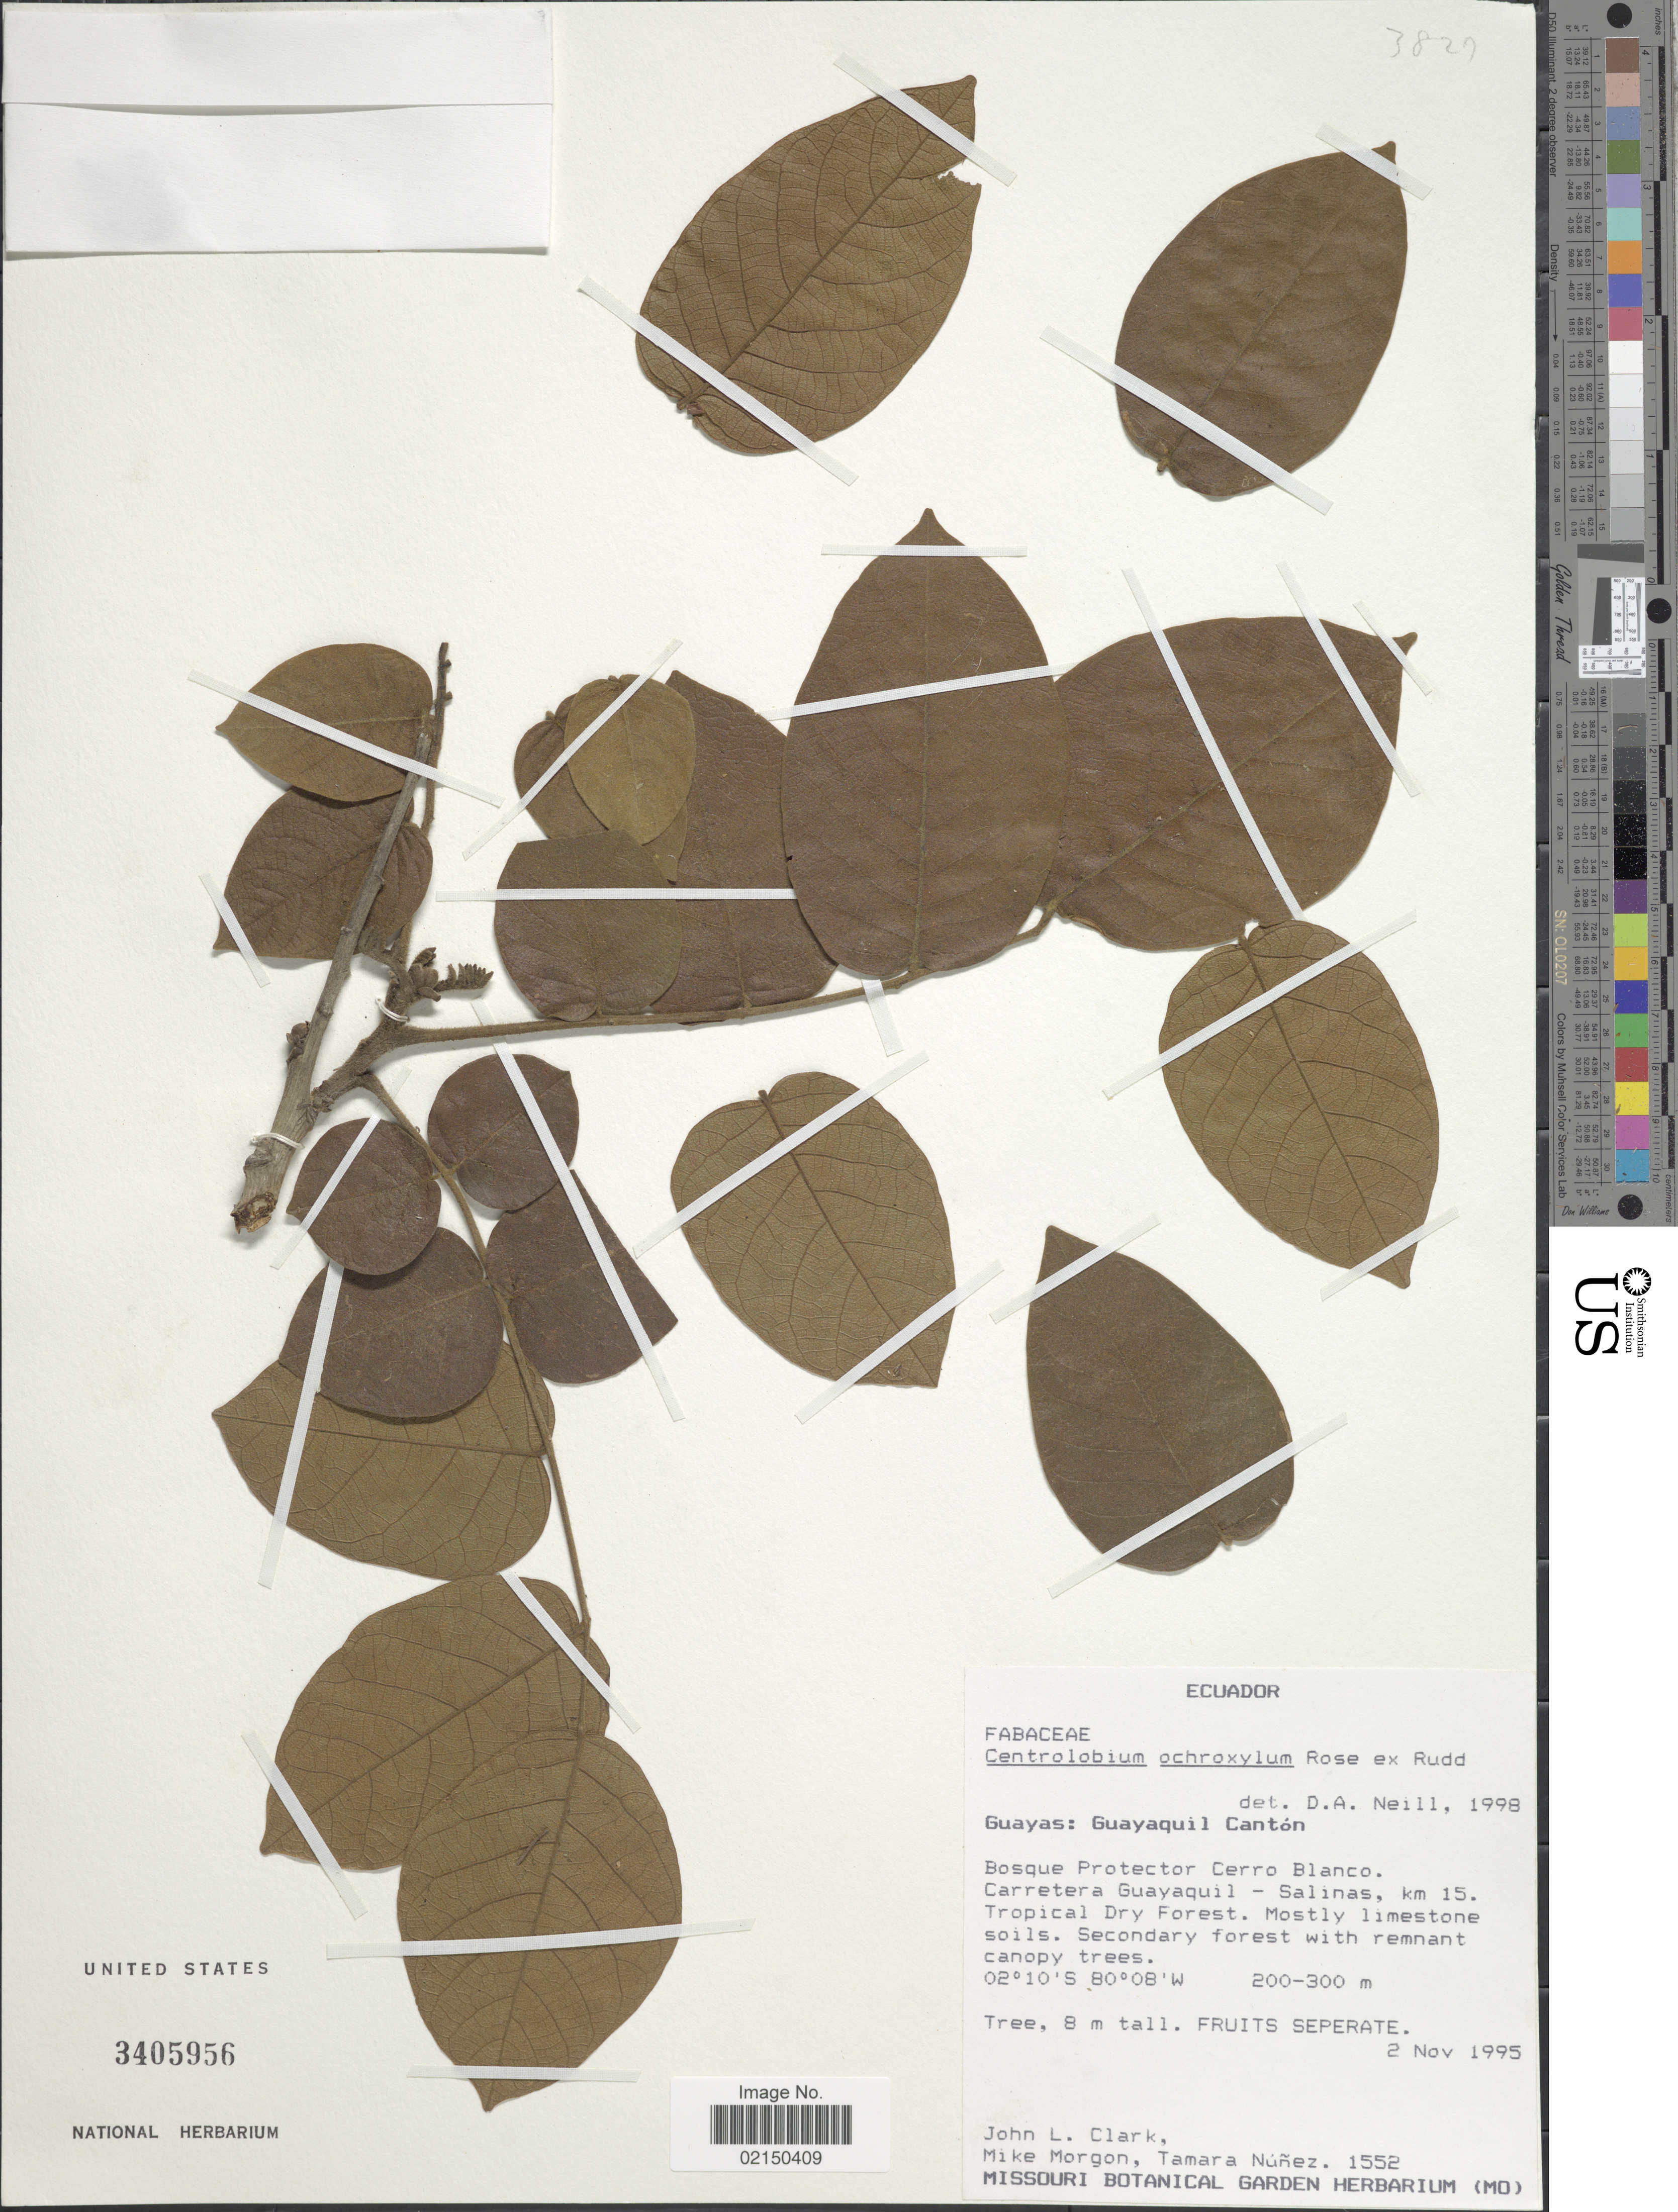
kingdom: Plantae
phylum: Tracheophyta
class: Magnoliopsida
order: Fabales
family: Fabaceae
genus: Centrolobium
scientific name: Centrolobium ochroxylum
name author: Rose ex Rudd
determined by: Neill, David Alan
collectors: J. L. Clark, M. Morgon & T. Núñez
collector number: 1552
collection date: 1995-11-02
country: Ecuador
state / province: Guayas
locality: Guayaquil Canton, Bosque Protector Cerro Blanco, Carretera Guayaquil-Salinas, km 15, Tropical Dry Forest.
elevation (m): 200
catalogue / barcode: US 3405956